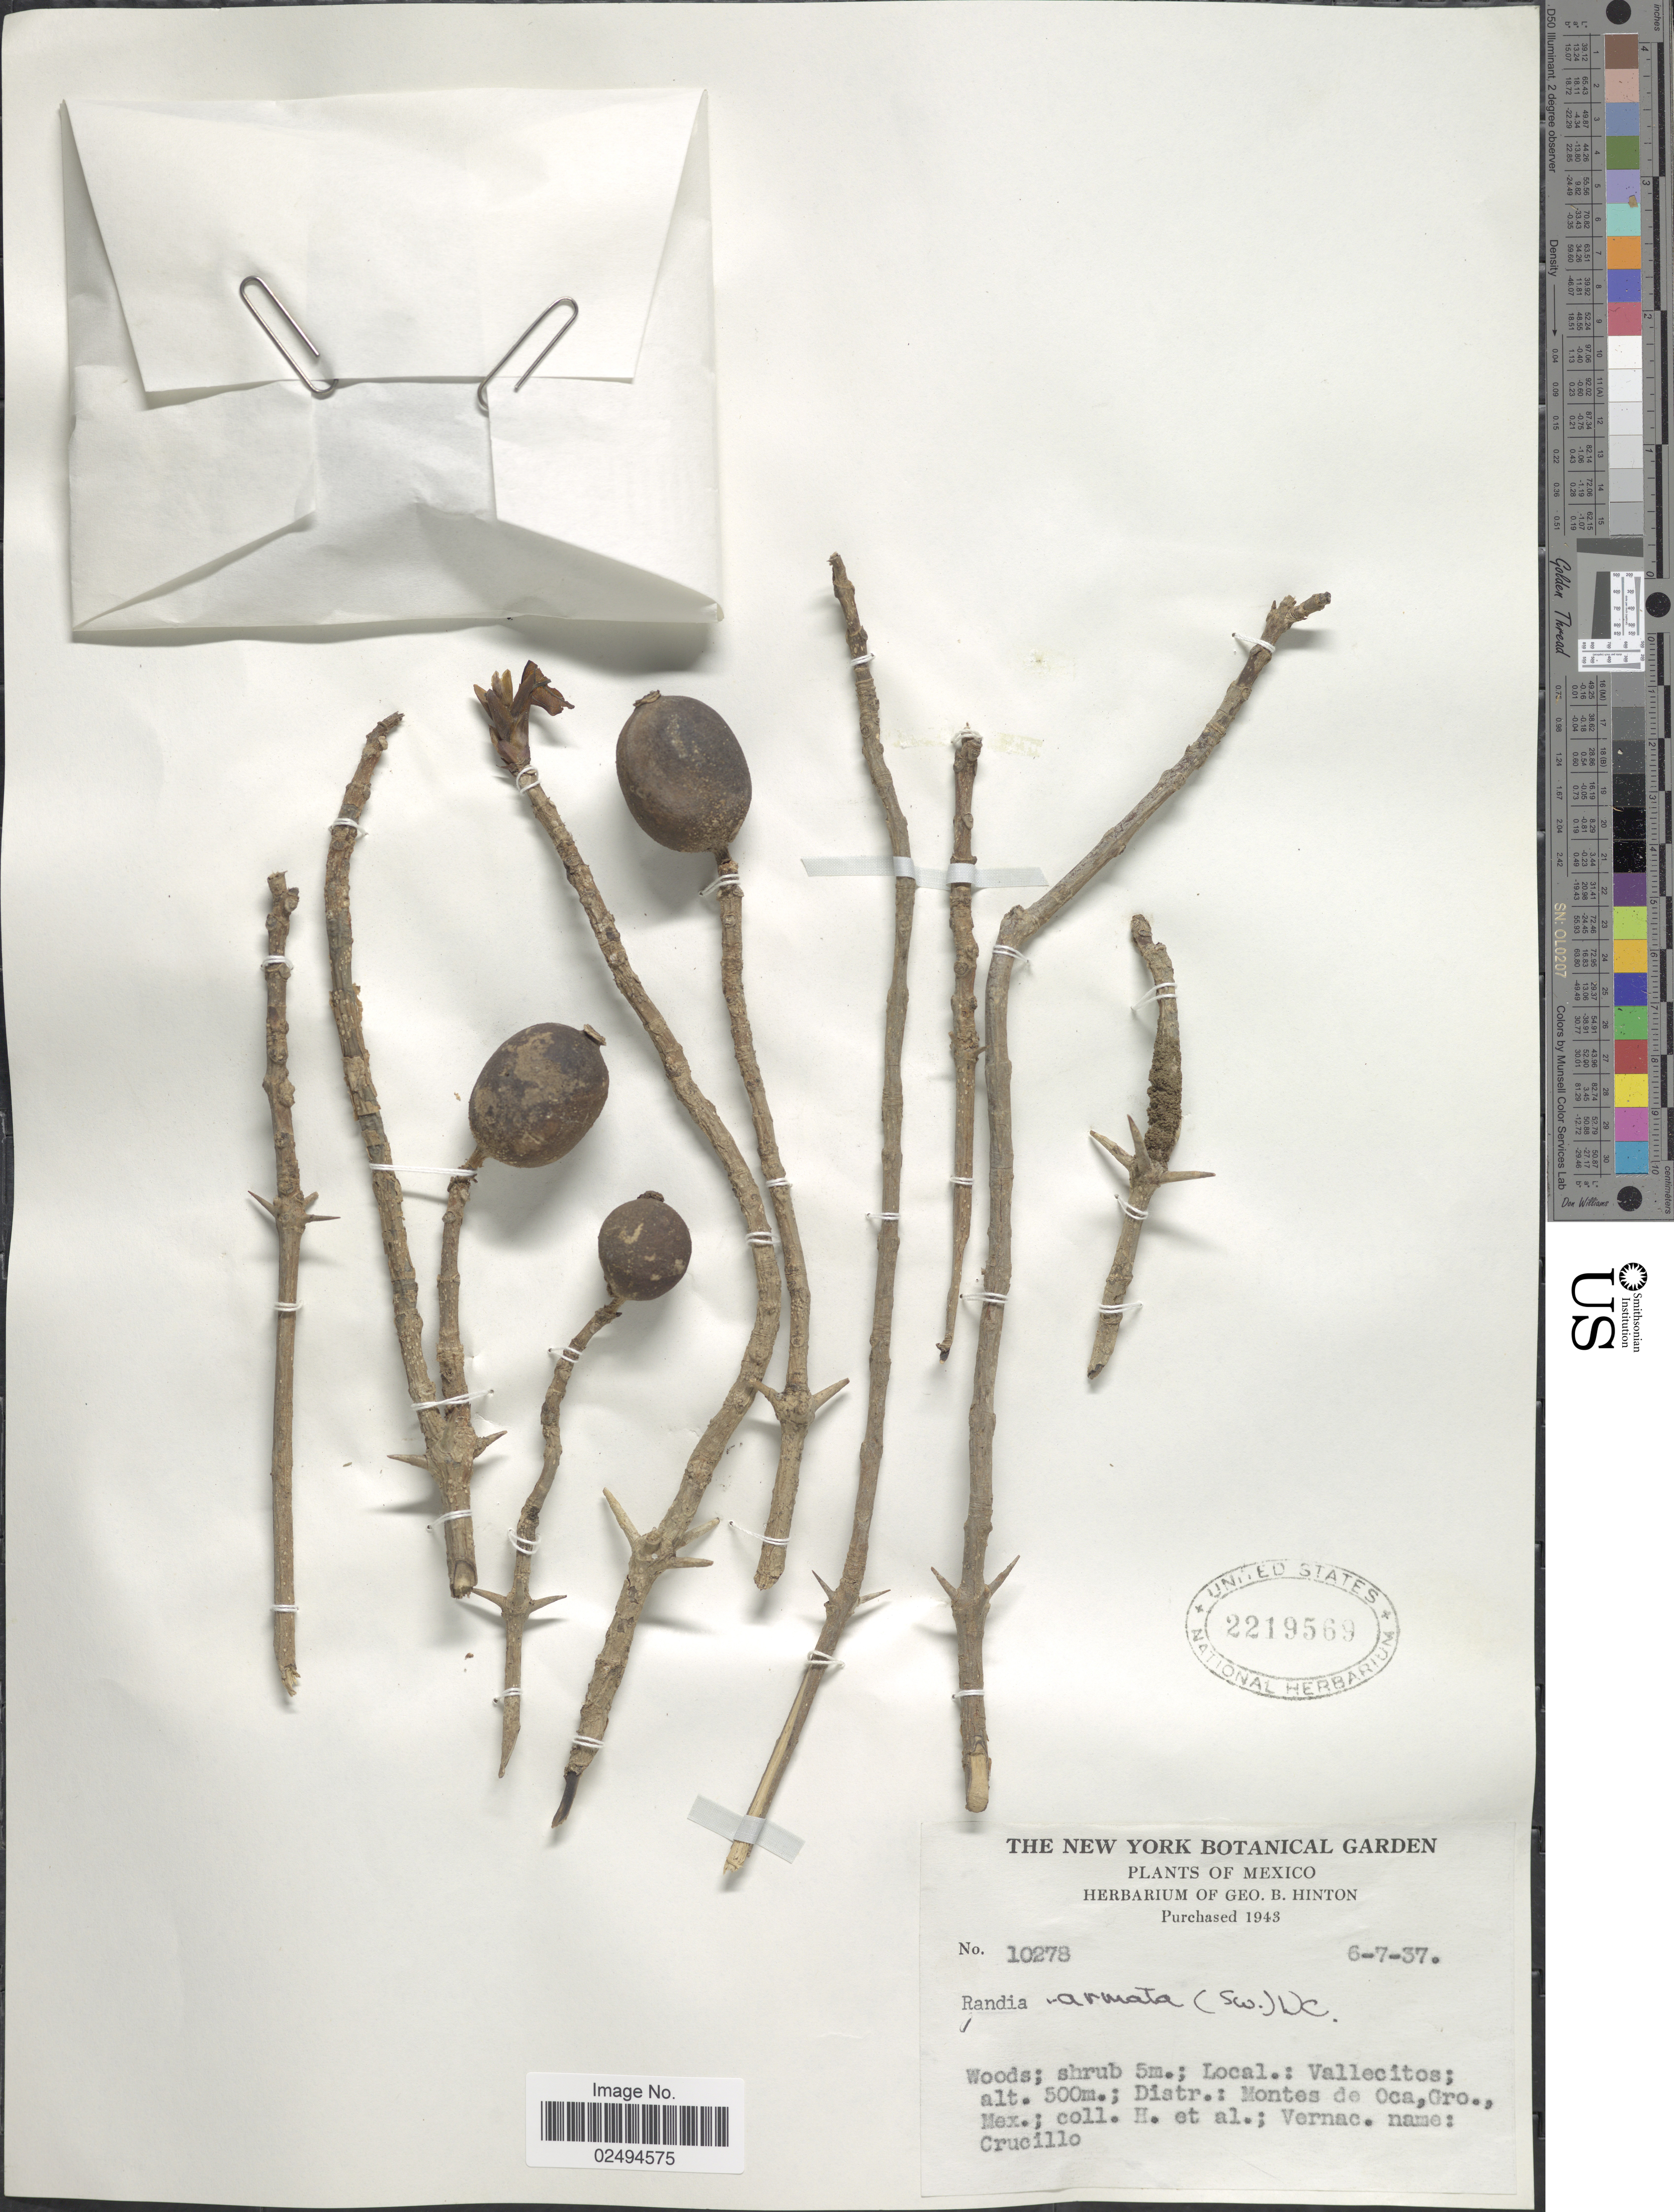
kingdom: Plantae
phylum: Tracheophyta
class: Magnoliopsida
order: Gentianales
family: Rubiaceae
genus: Randia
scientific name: Randia armata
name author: (Sw.) DC.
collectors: G. B. Hinton & et al.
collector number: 10278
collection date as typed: Transcribed d/m/y: 6/7/37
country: Mexico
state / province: Guerrero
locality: Vallecitos; Distr. Montes de Oca, Gro.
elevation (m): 500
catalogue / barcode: US 2219569